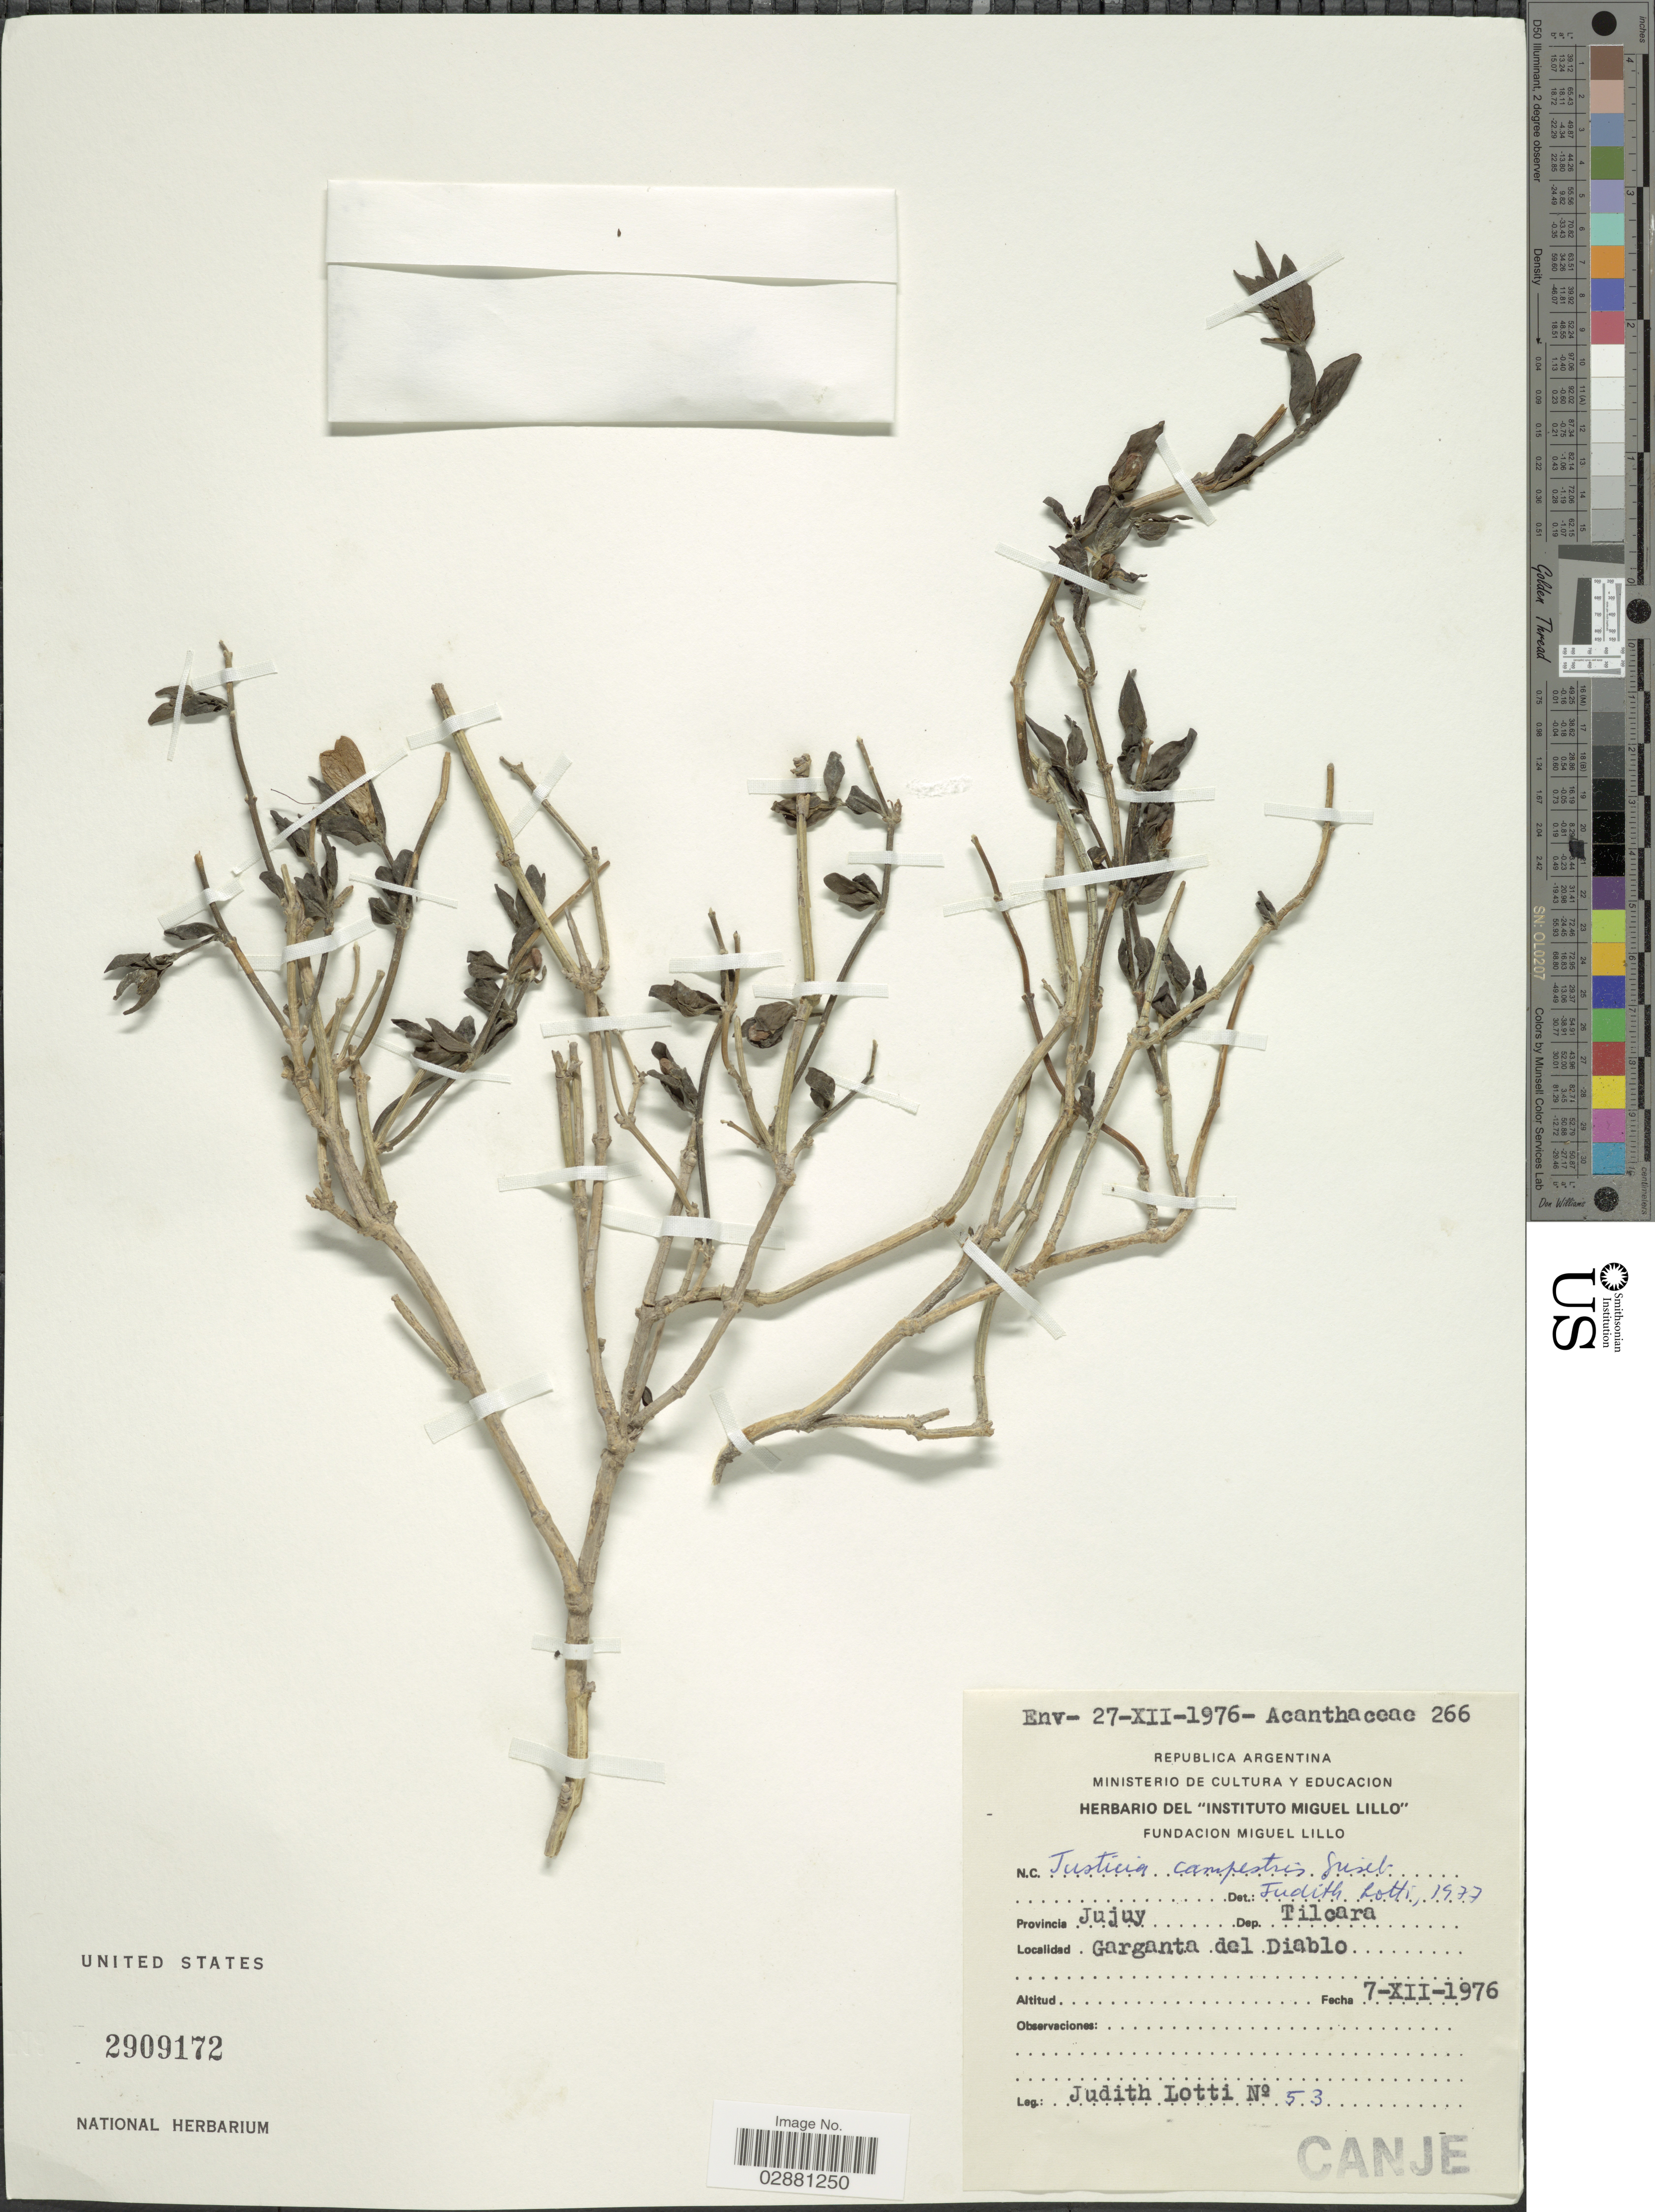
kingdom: Plantae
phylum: Tracheophyta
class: Magnoliopsida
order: Lamiales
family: Acanthaceae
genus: Justicia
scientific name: Justicia tweediana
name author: (Nees) Griseb.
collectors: J. Lotti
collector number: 53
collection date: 1976-12-07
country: Argentina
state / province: Jujuy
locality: Provincia Jujuy, Dep. Tilcara, Garganta del Diablo.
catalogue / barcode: US 2909172